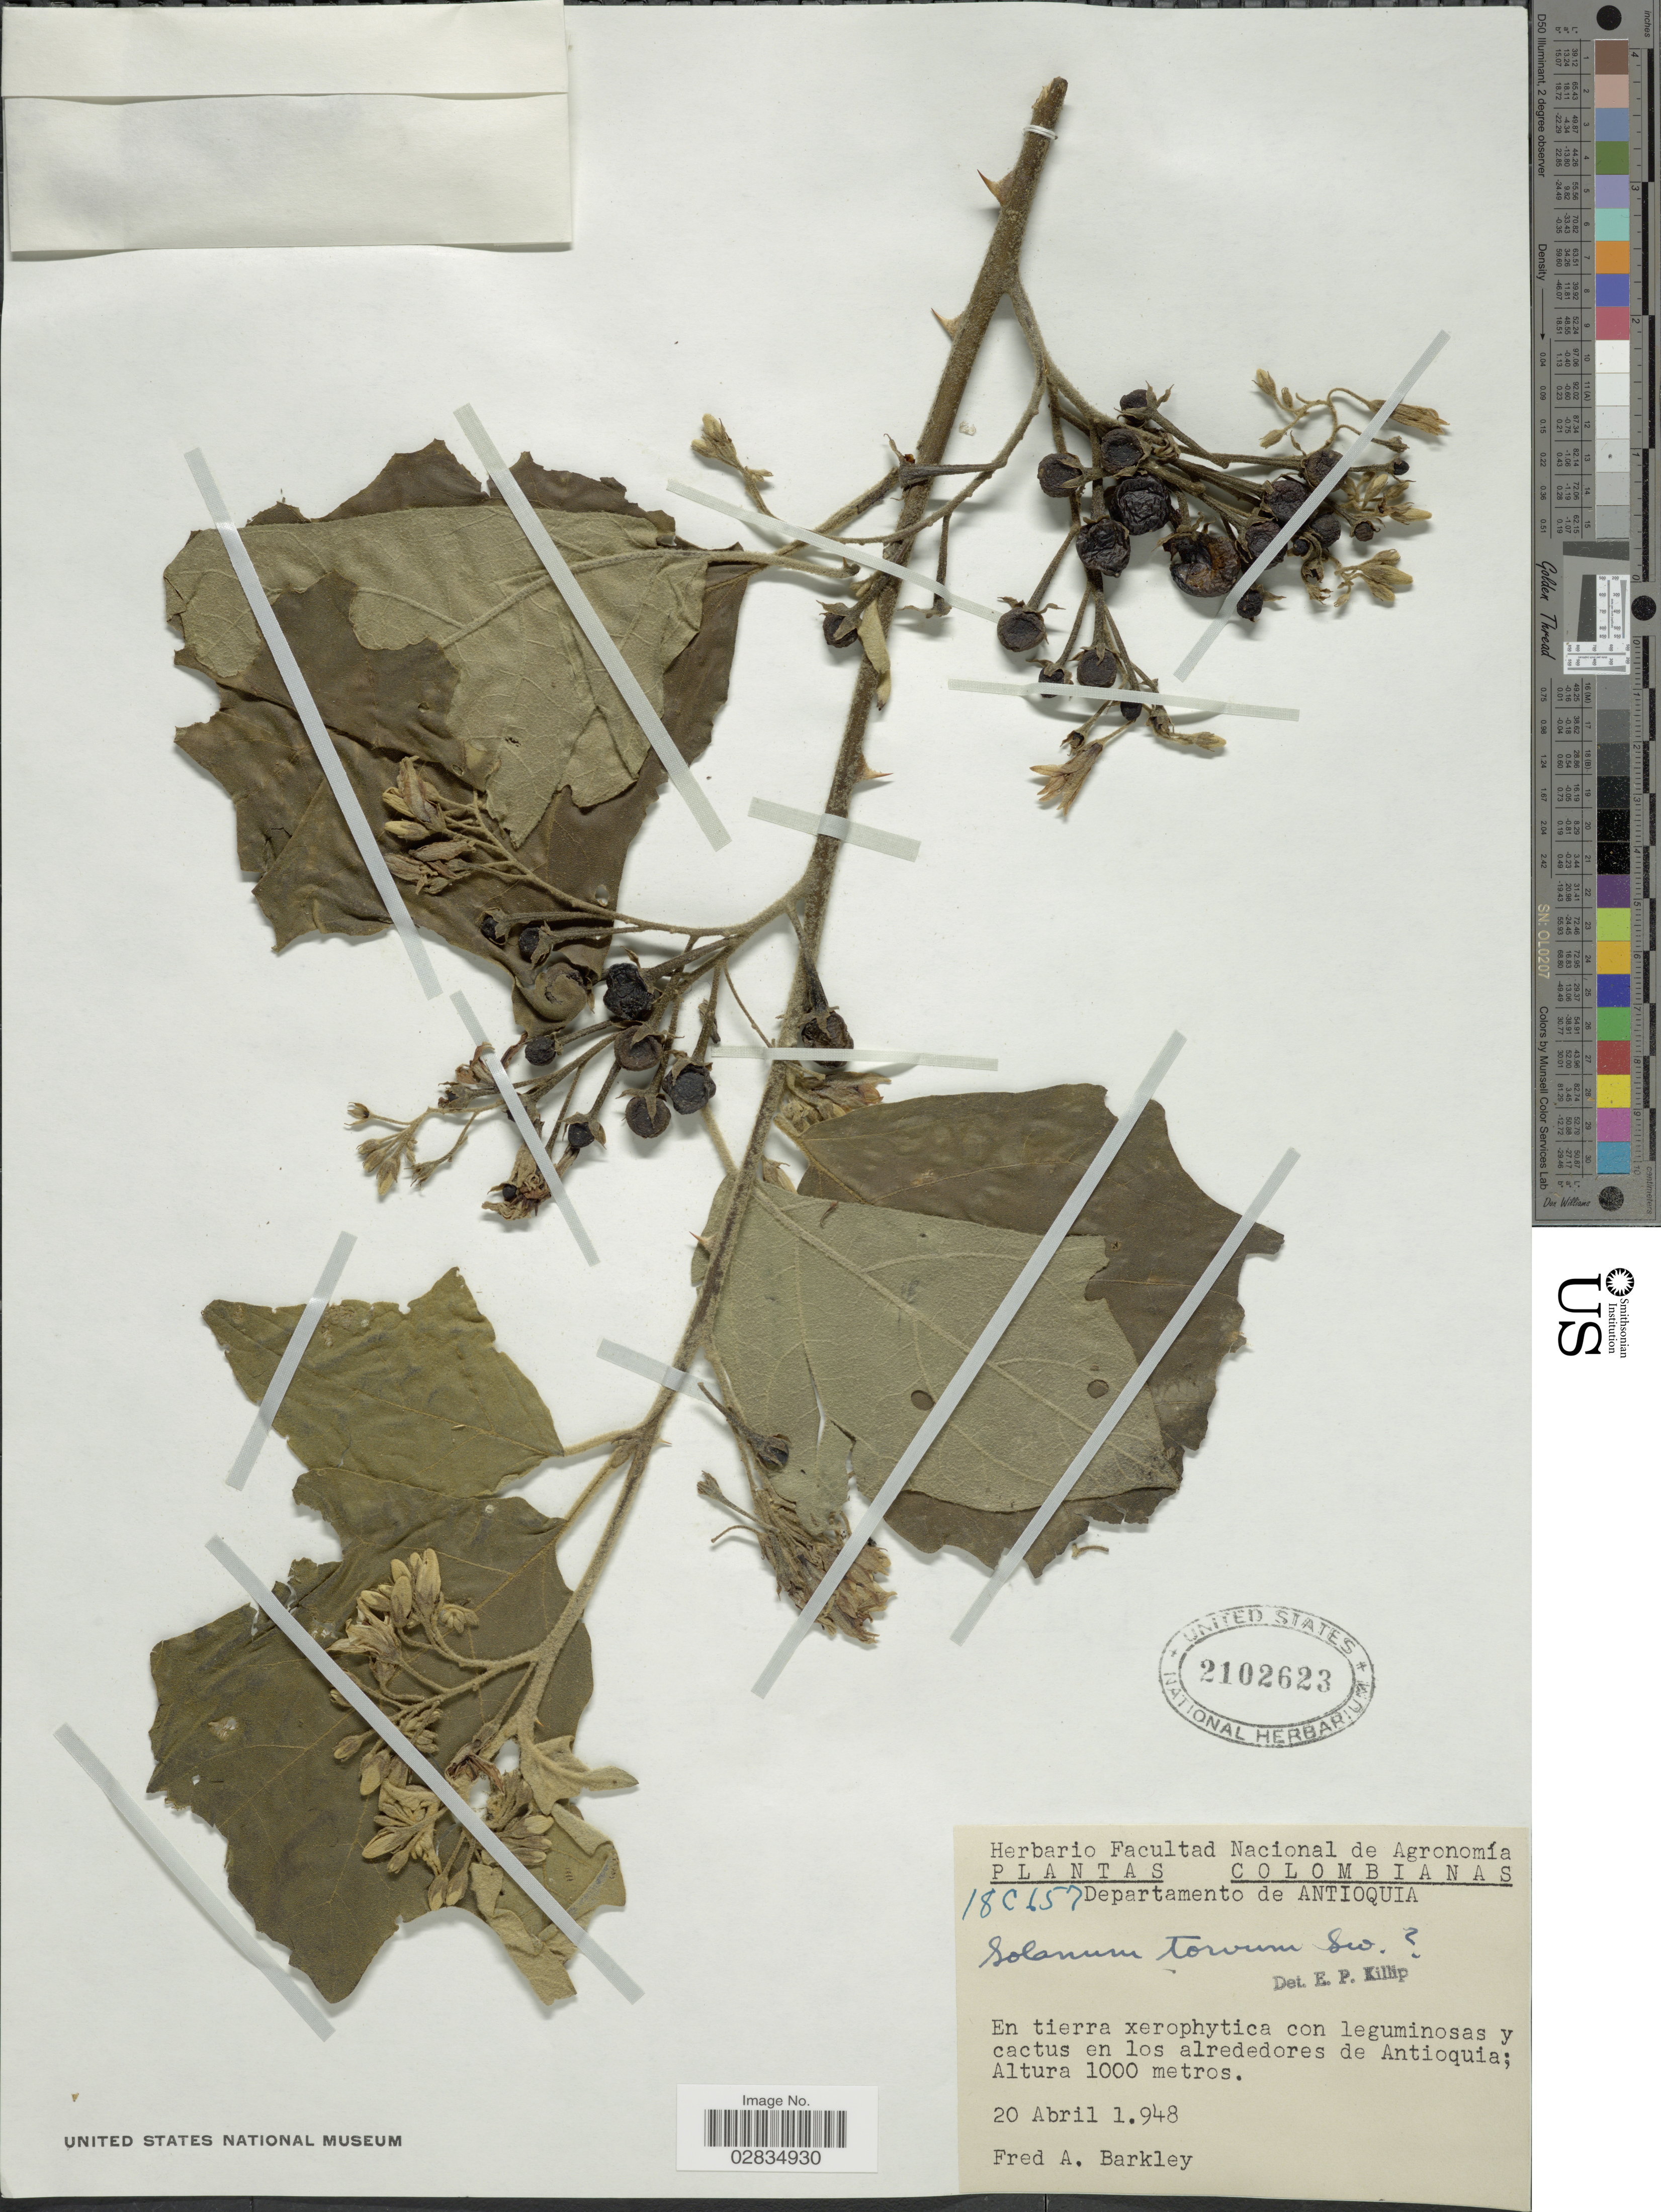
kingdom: Plantae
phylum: Tracheophyta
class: Magnoliopsida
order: Solanales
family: Solanaceae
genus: Solanum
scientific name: Solanum torvum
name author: Sw.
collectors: F. A. Barkley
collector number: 18C657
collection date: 1948-04-20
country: Colombia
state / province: Antioquia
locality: Departamento de Antioquia, en los alrededores de Antioquia.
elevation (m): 1000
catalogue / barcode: US 2102623